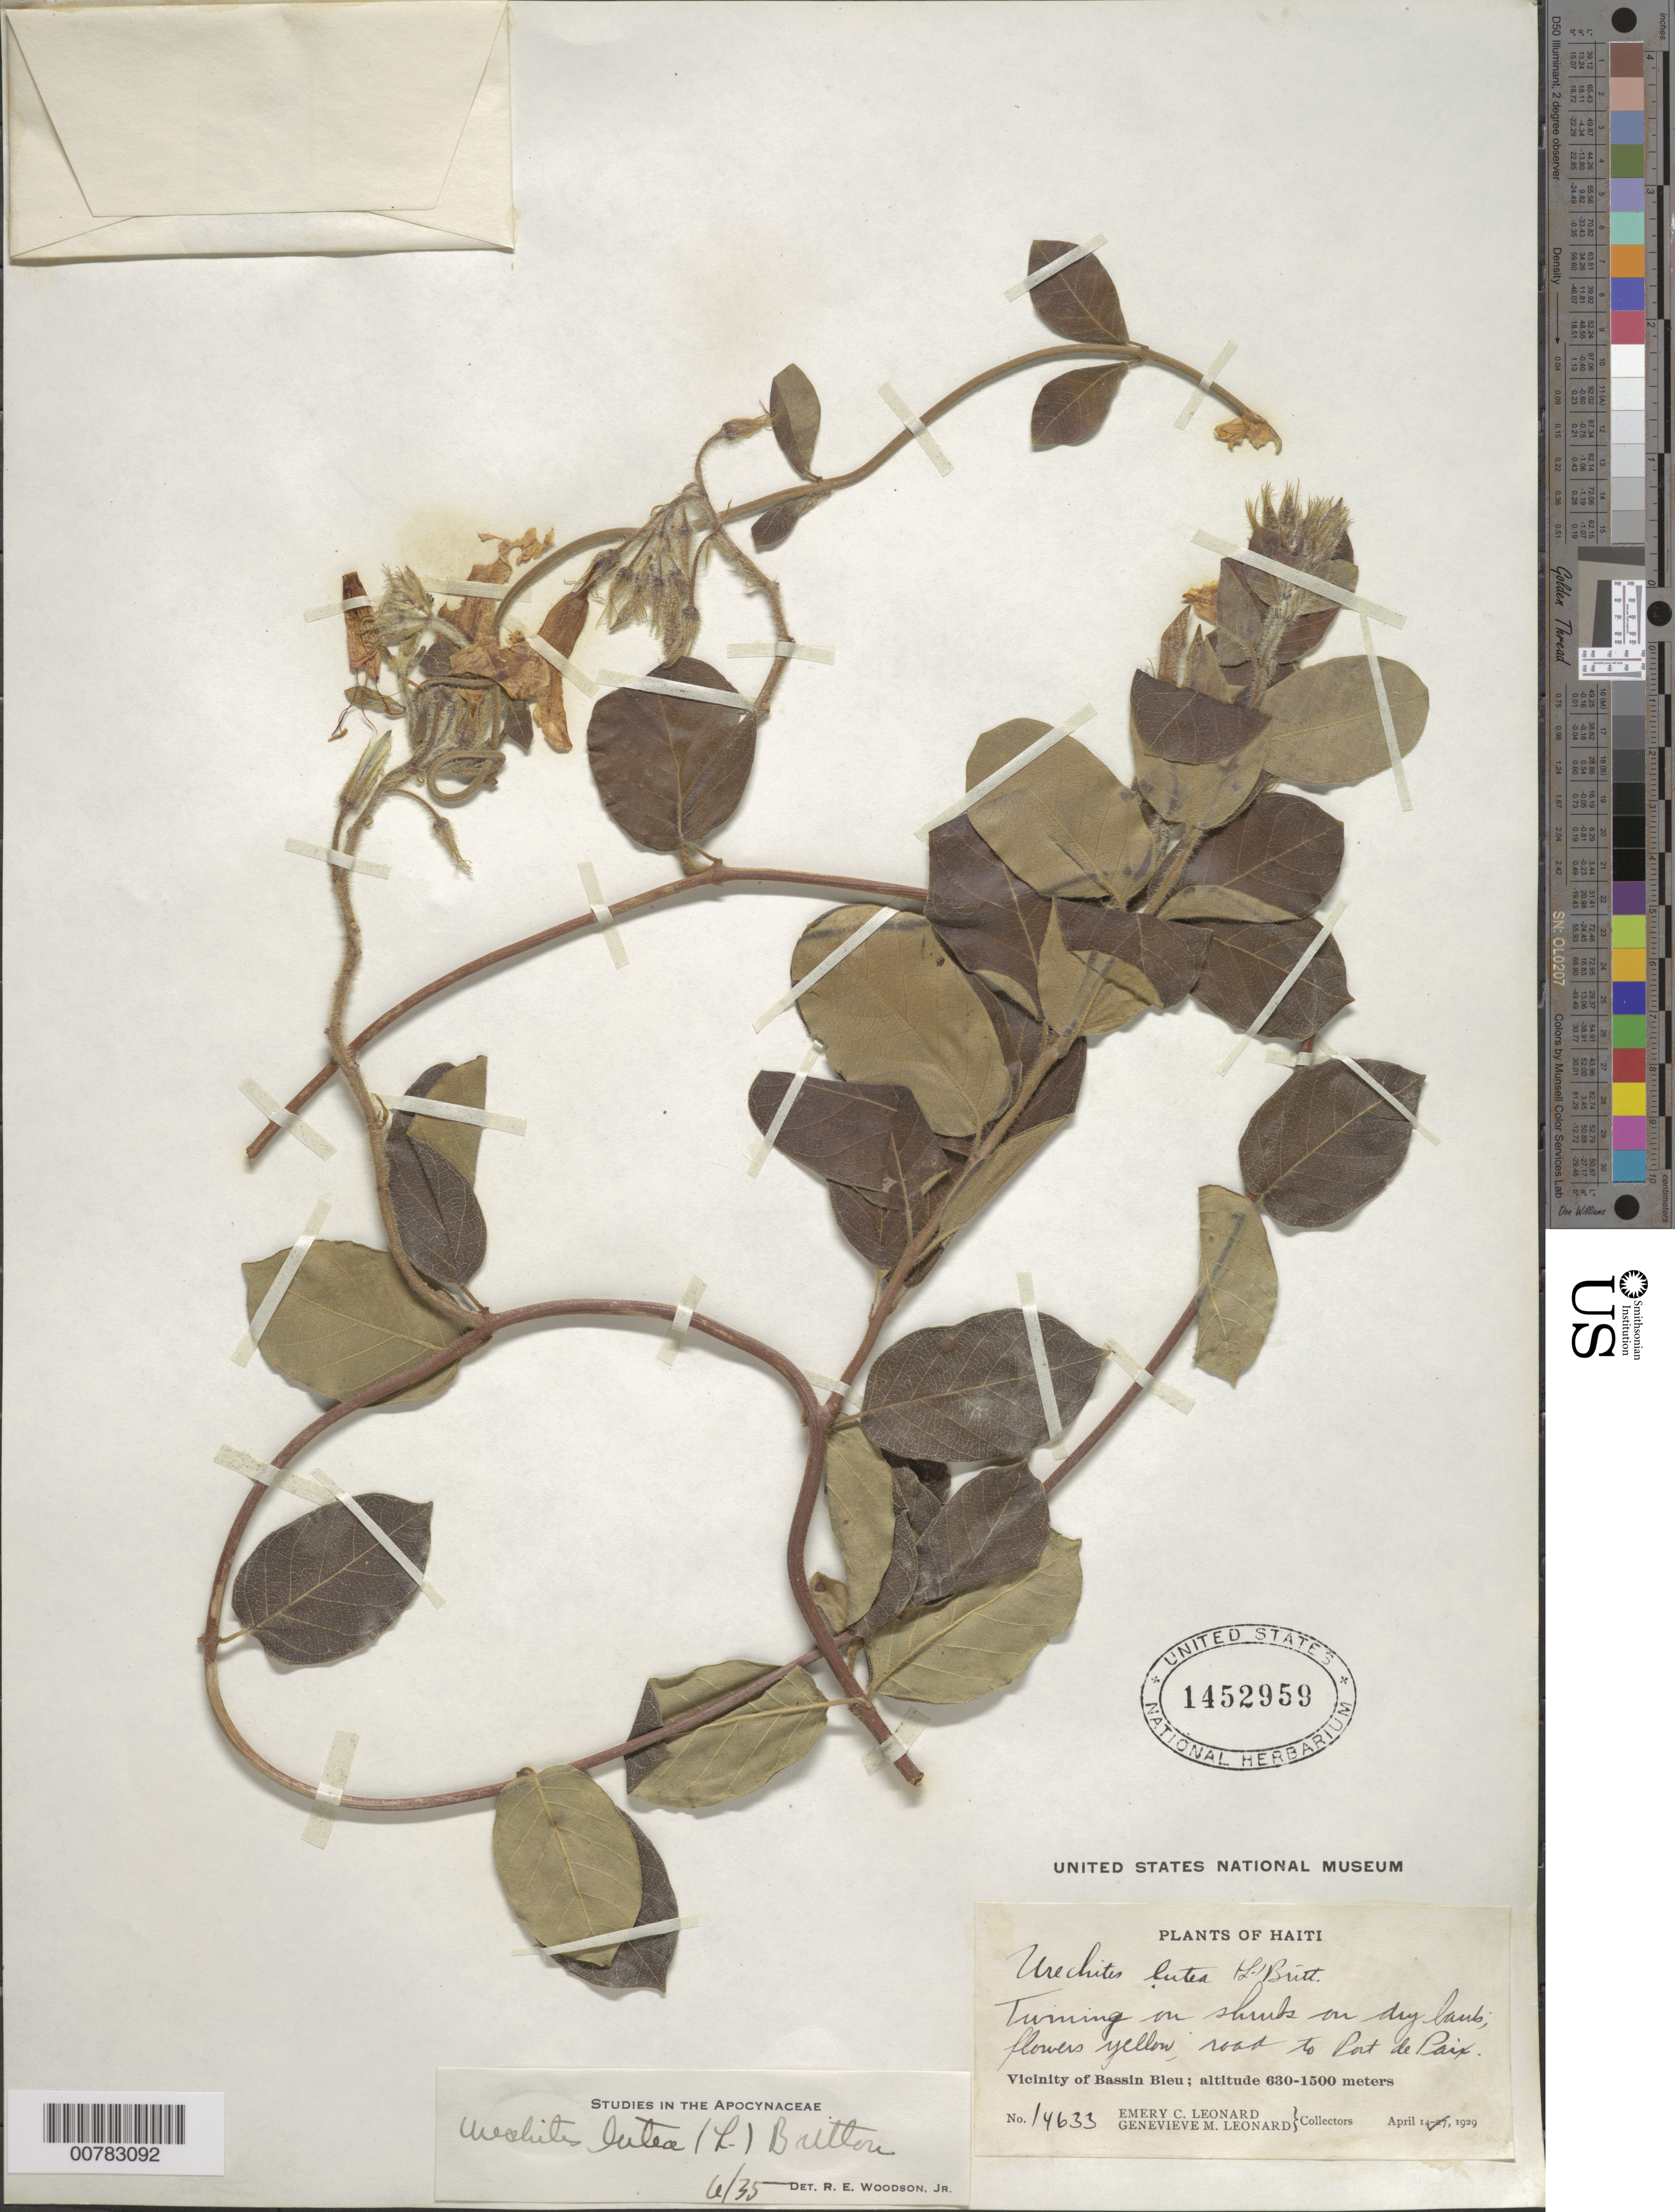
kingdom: Plantae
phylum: Tracheophyta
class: Magnoliopsida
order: Gentianales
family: Apocynaceae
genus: Pentalinon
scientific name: Pentalinon luteum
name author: (L.) B.F. Hansen & Wunderlin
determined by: Woodson, R. E., Jr.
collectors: E. C. Leonard & G. M. Leonard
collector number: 14633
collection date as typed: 14 Apr 1929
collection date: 1929-04-14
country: Haiti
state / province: Nord-Ouest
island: Hispaniola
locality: Vicinity of Bassin Bleu, road to Port de Paix.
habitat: On dry bank.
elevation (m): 630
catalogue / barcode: US 1452959